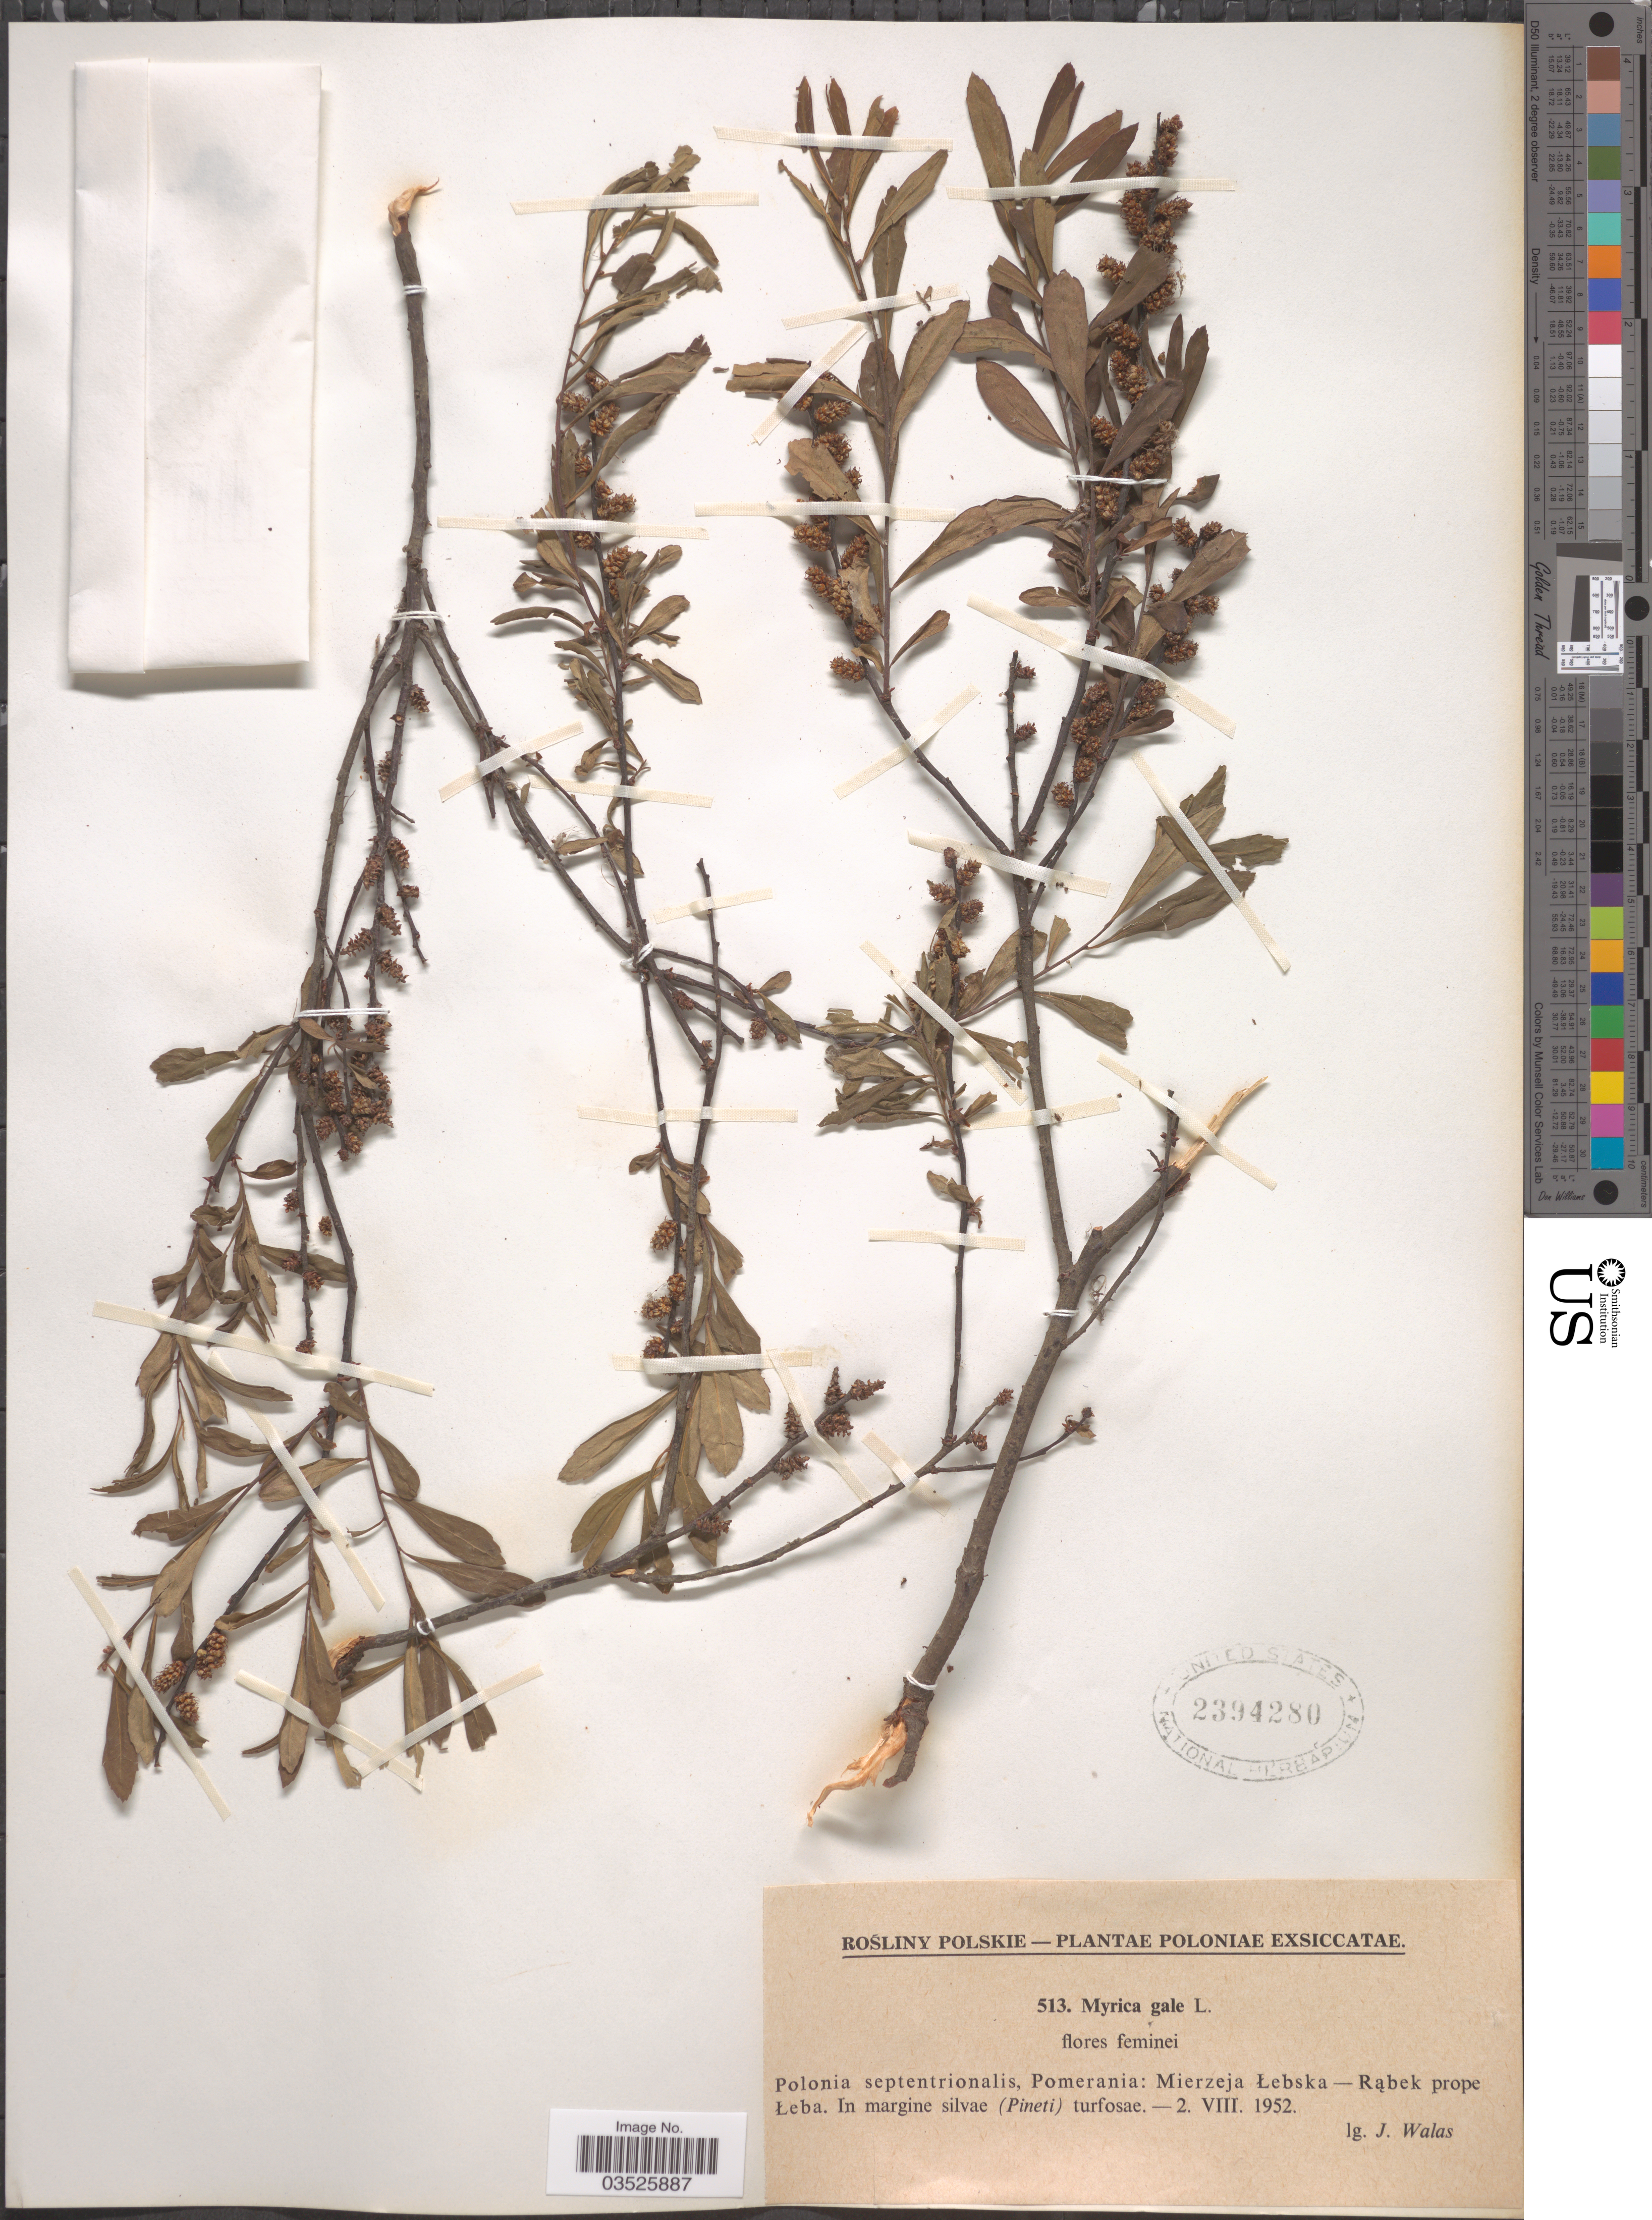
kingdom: Plantae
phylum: Tracheophyta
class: Magnoliopsida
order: Fagales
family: Myricaceae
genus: Myrica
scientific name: Myrica gale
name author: L.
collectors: J. Walas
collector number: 513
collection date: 1952-08-02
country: Poland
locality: Polonia septentrionalis, Pomerania: Mierzeja Lebska - Rabek prope Leba. In margine silvae (Pineti) turfosae.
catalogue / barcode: US 2394280